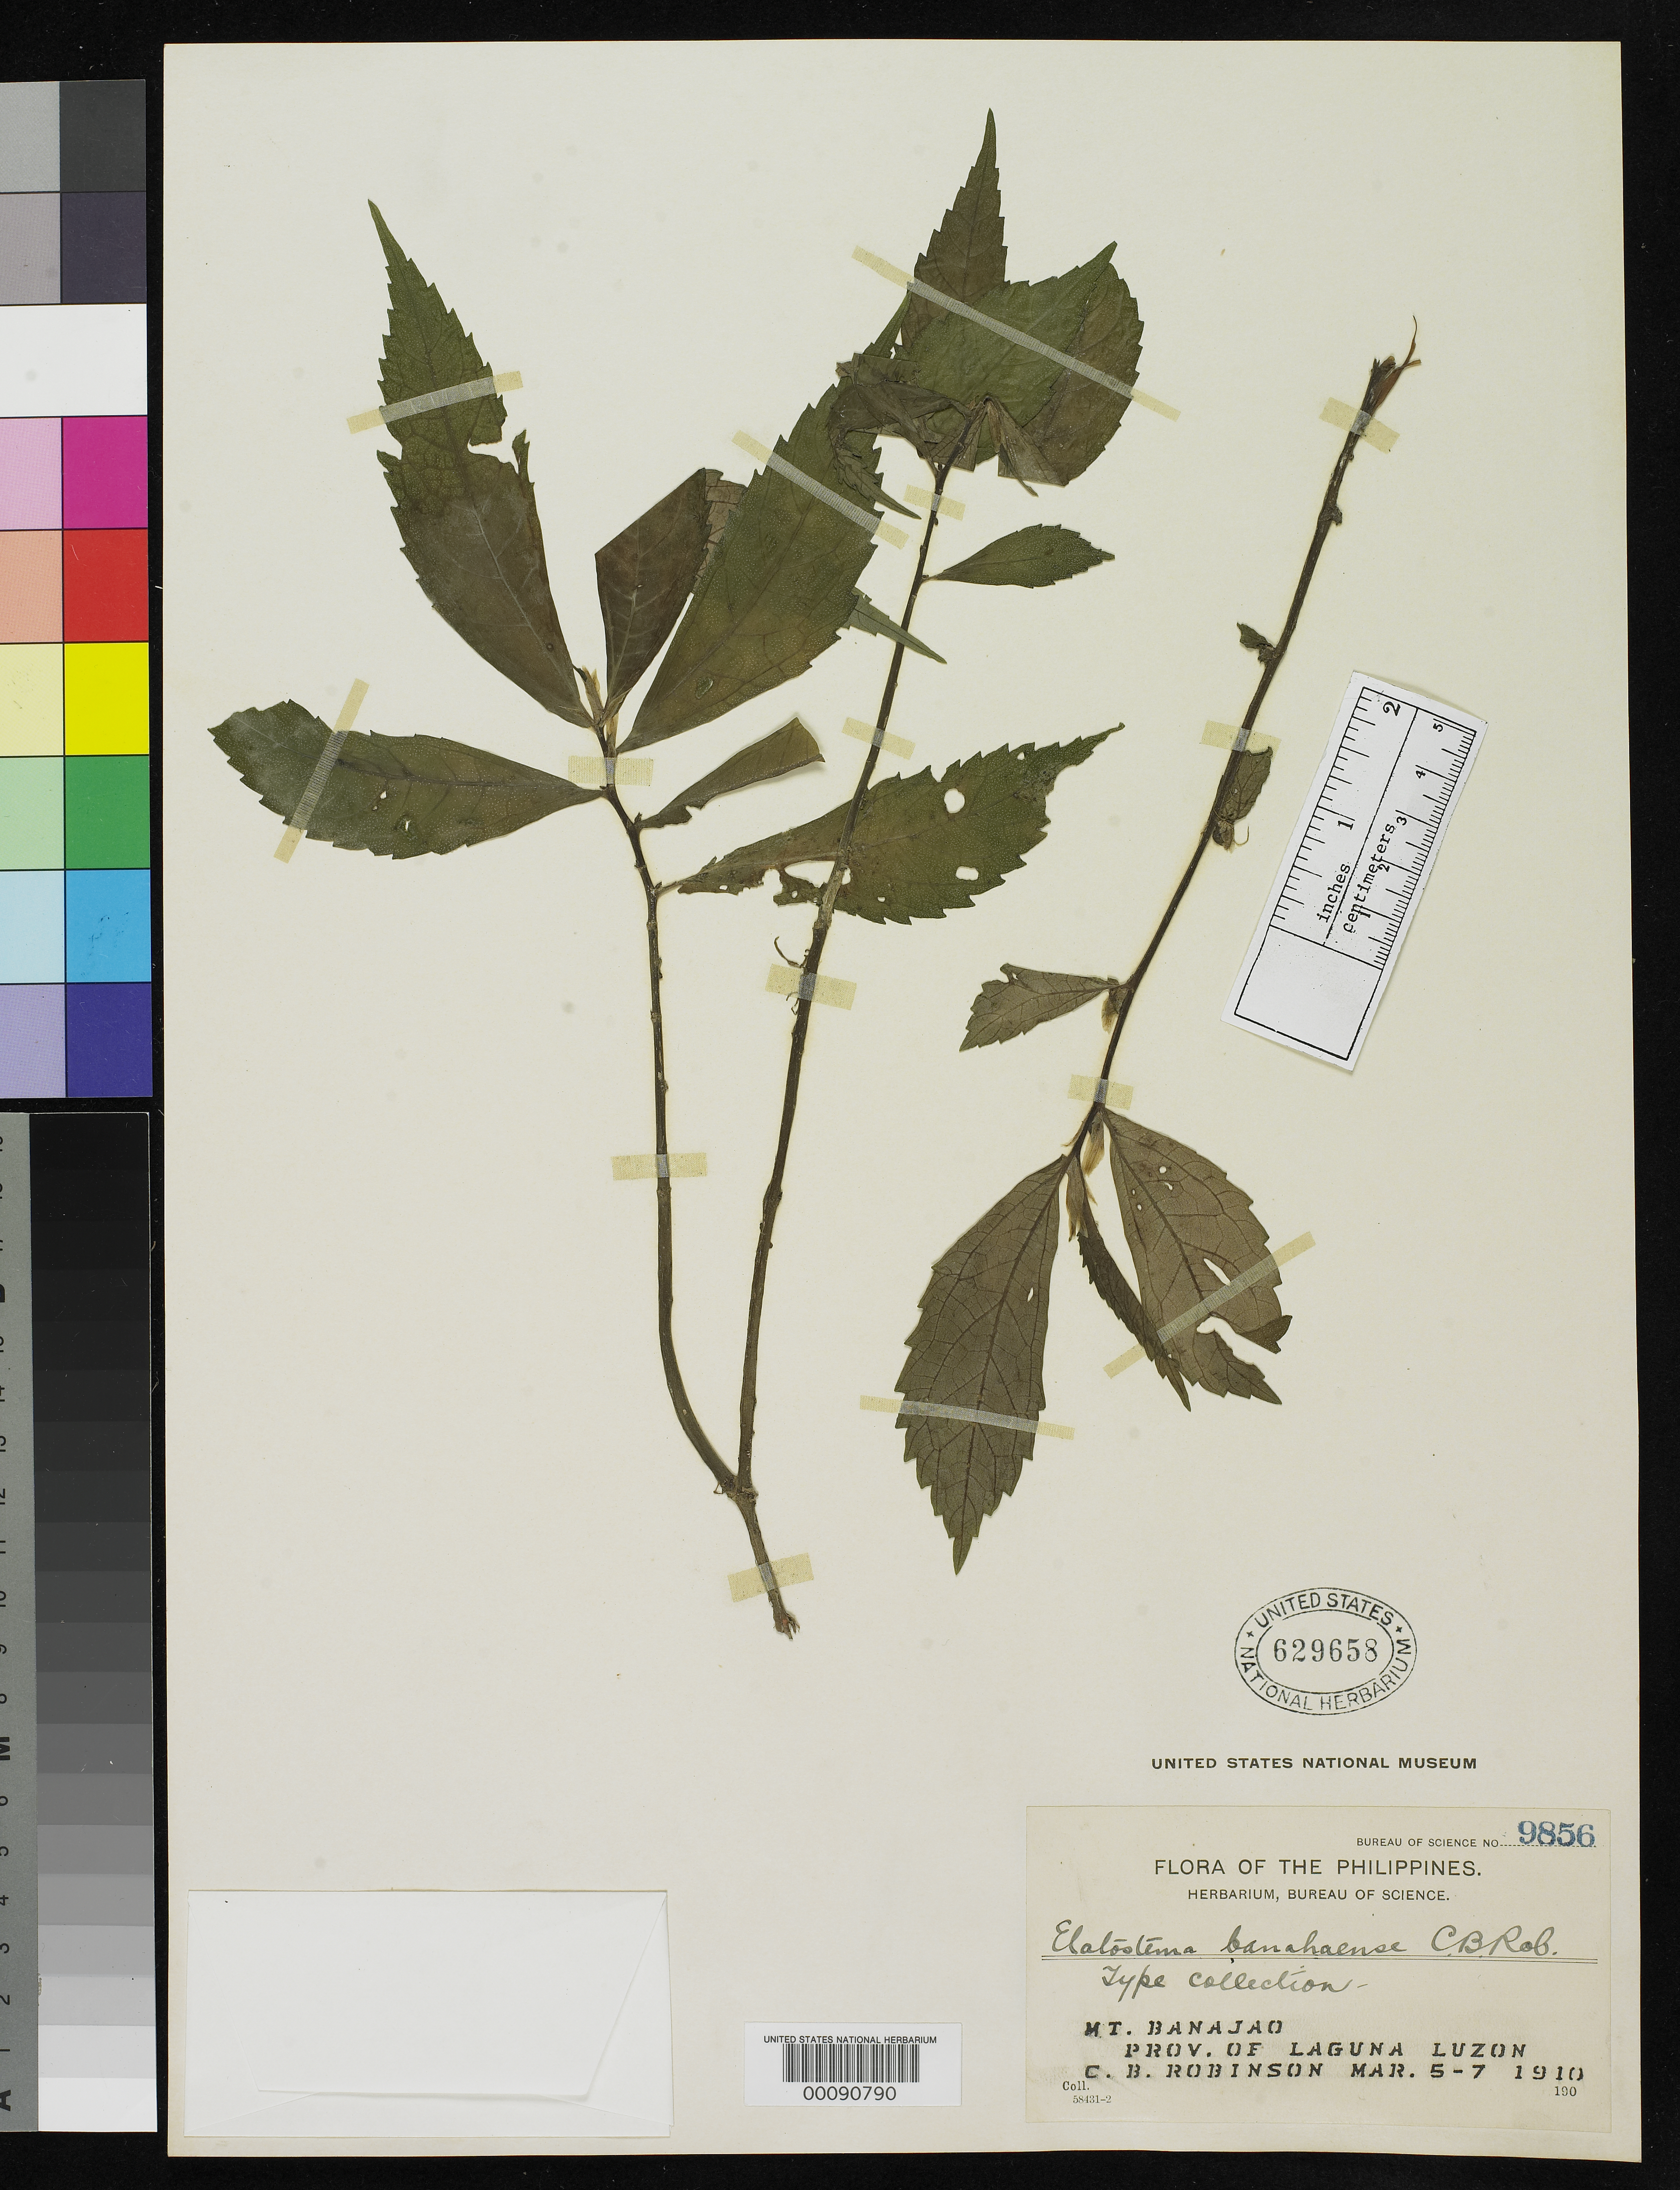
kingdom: Plantae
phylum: Tracheophyta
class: Magnoliopsida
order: Rosales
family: Urticaceae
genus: Elatostema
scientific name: Elatostema banahaense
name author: C.B. Rob.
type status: Isotype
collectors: C. Robinson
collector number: Bur. Sci. 9856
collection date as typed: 05 Mar 1910 to 07 Mar 1910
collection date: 1910-03-05/1910-03-07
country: Philippines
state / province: Calabarzon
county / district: Laguna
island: Luzon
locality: Mt. Banajao.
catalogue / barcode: US 629658